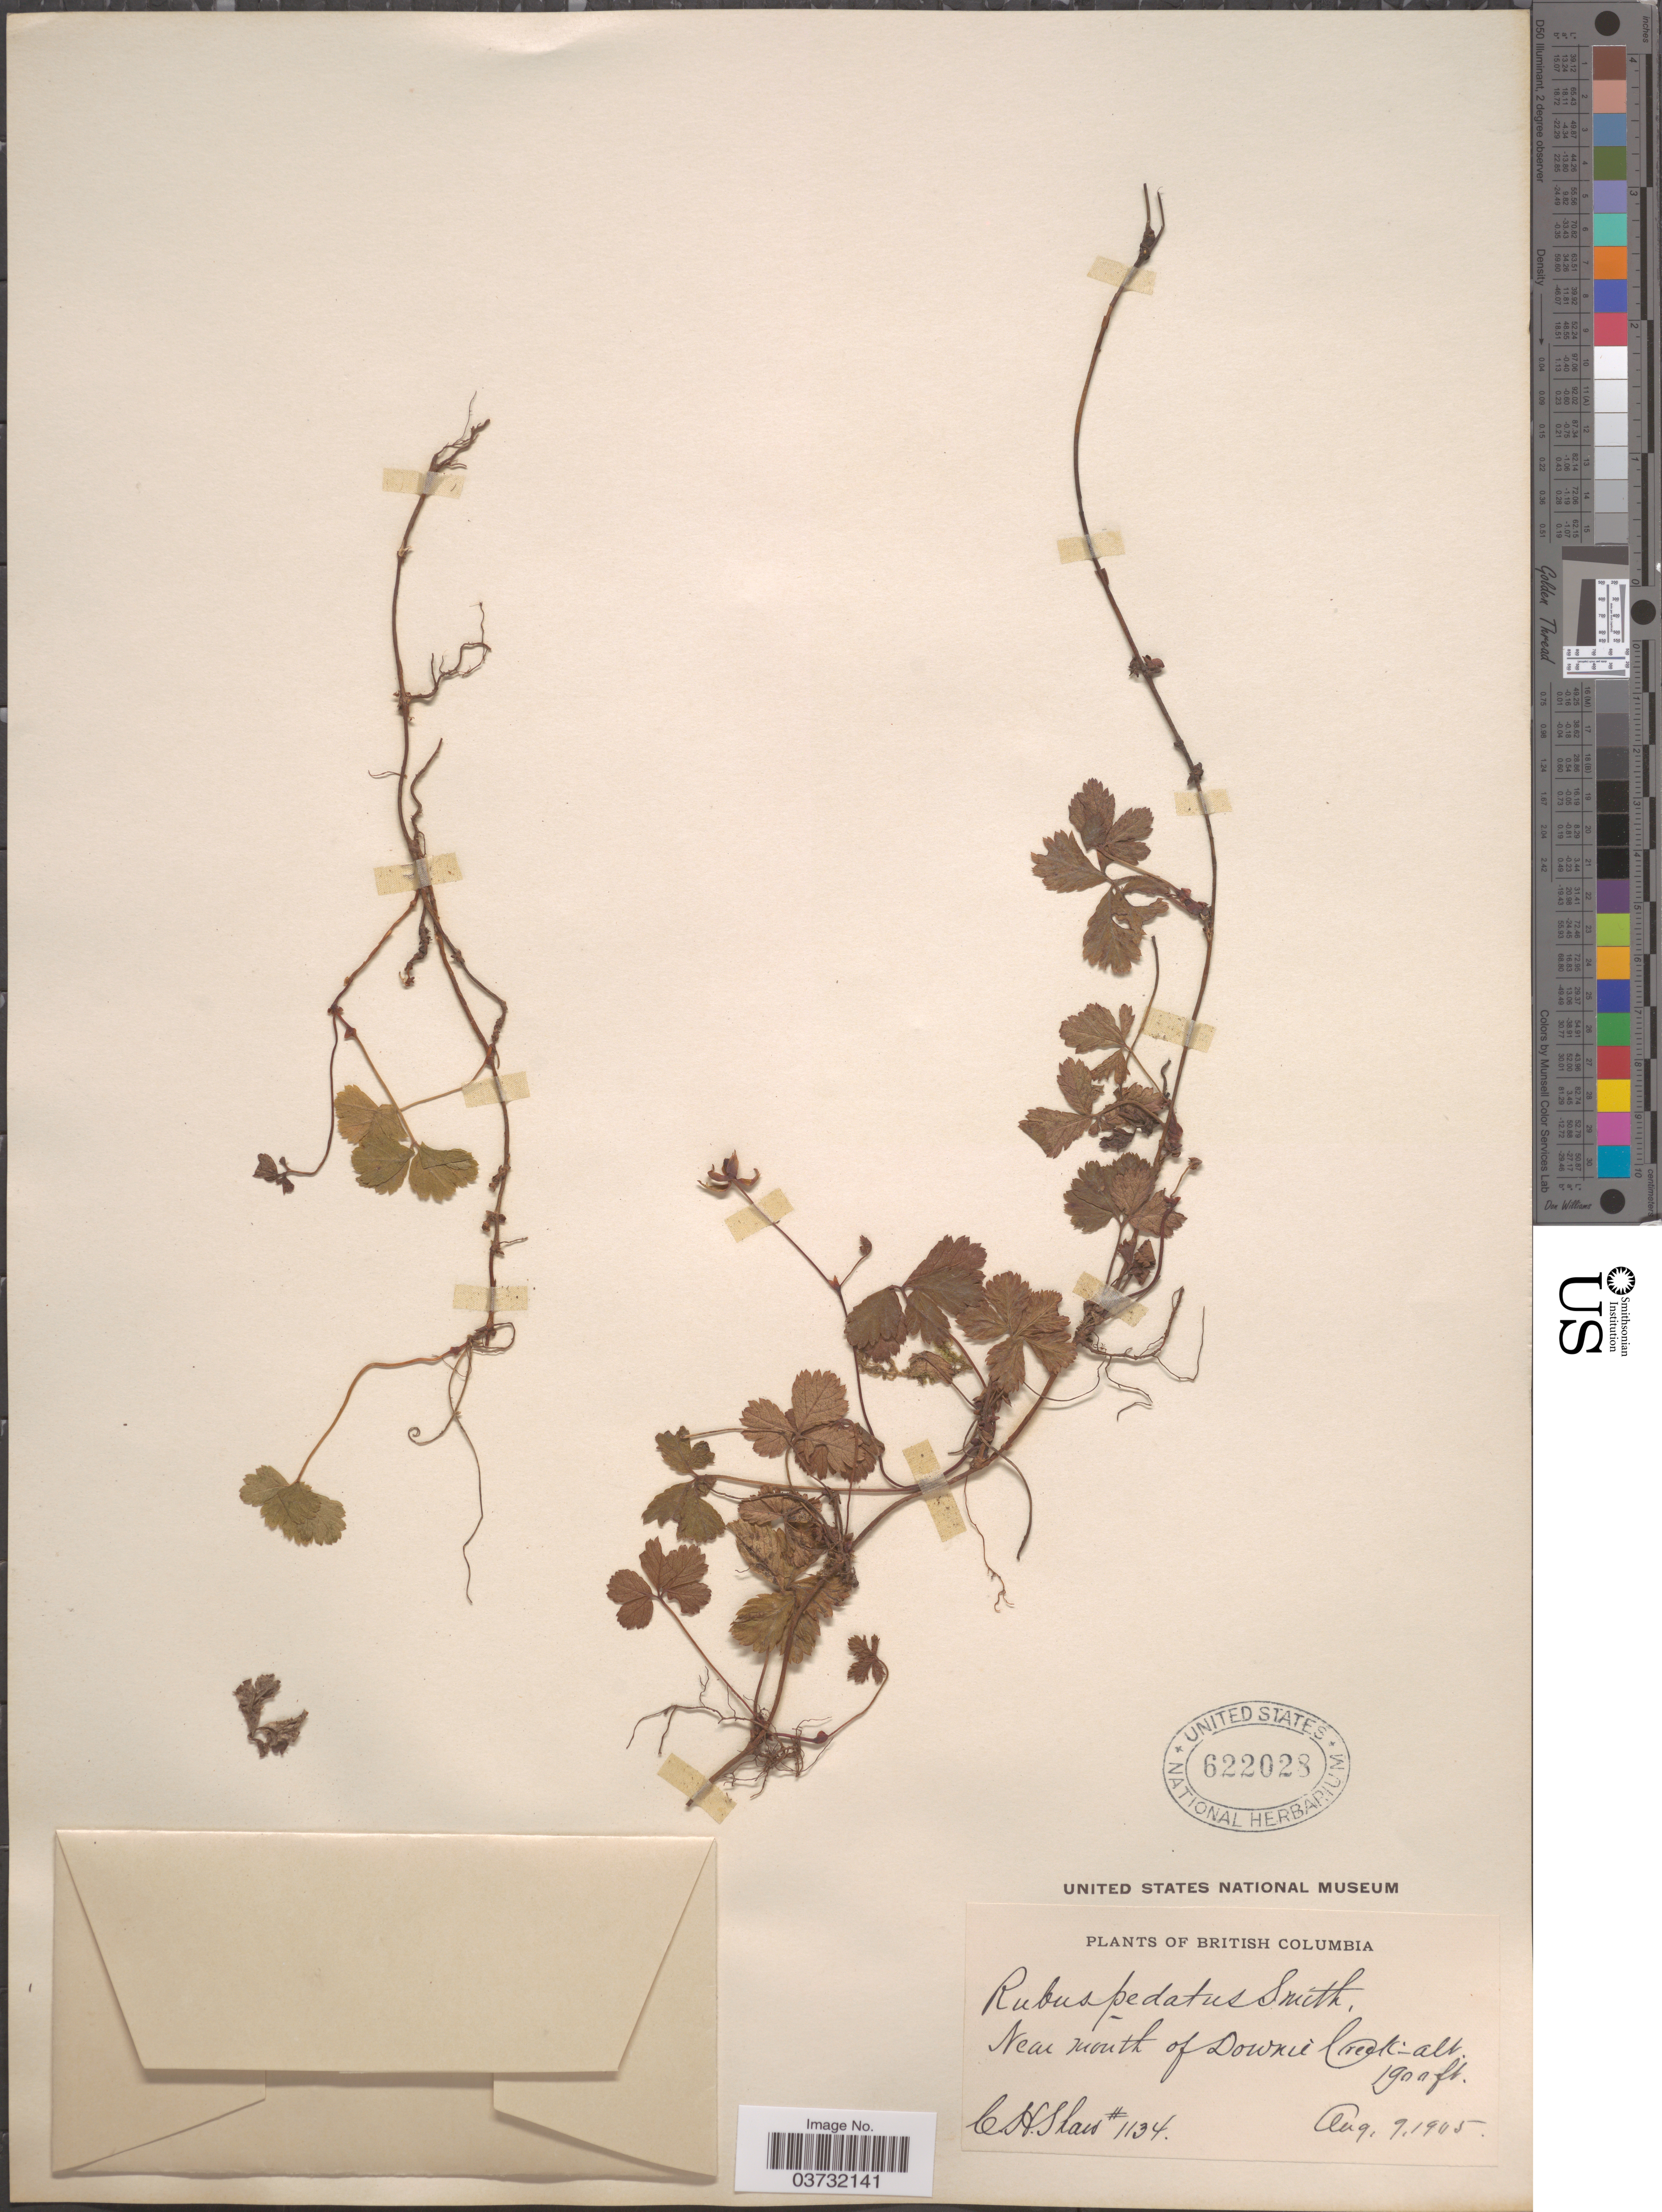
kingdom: Plantae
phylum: Tracheophyta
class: Magnoliopsida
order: Rosales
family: Rosaceae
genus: Rubus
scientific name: Rubus pedatus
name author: Sm.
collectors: C. H. Shaw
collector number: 1134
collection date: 1905-08-09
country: Canada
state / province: British Columbia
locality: Near mouth of Downie Creek.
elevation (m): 579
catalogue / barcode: US 622028